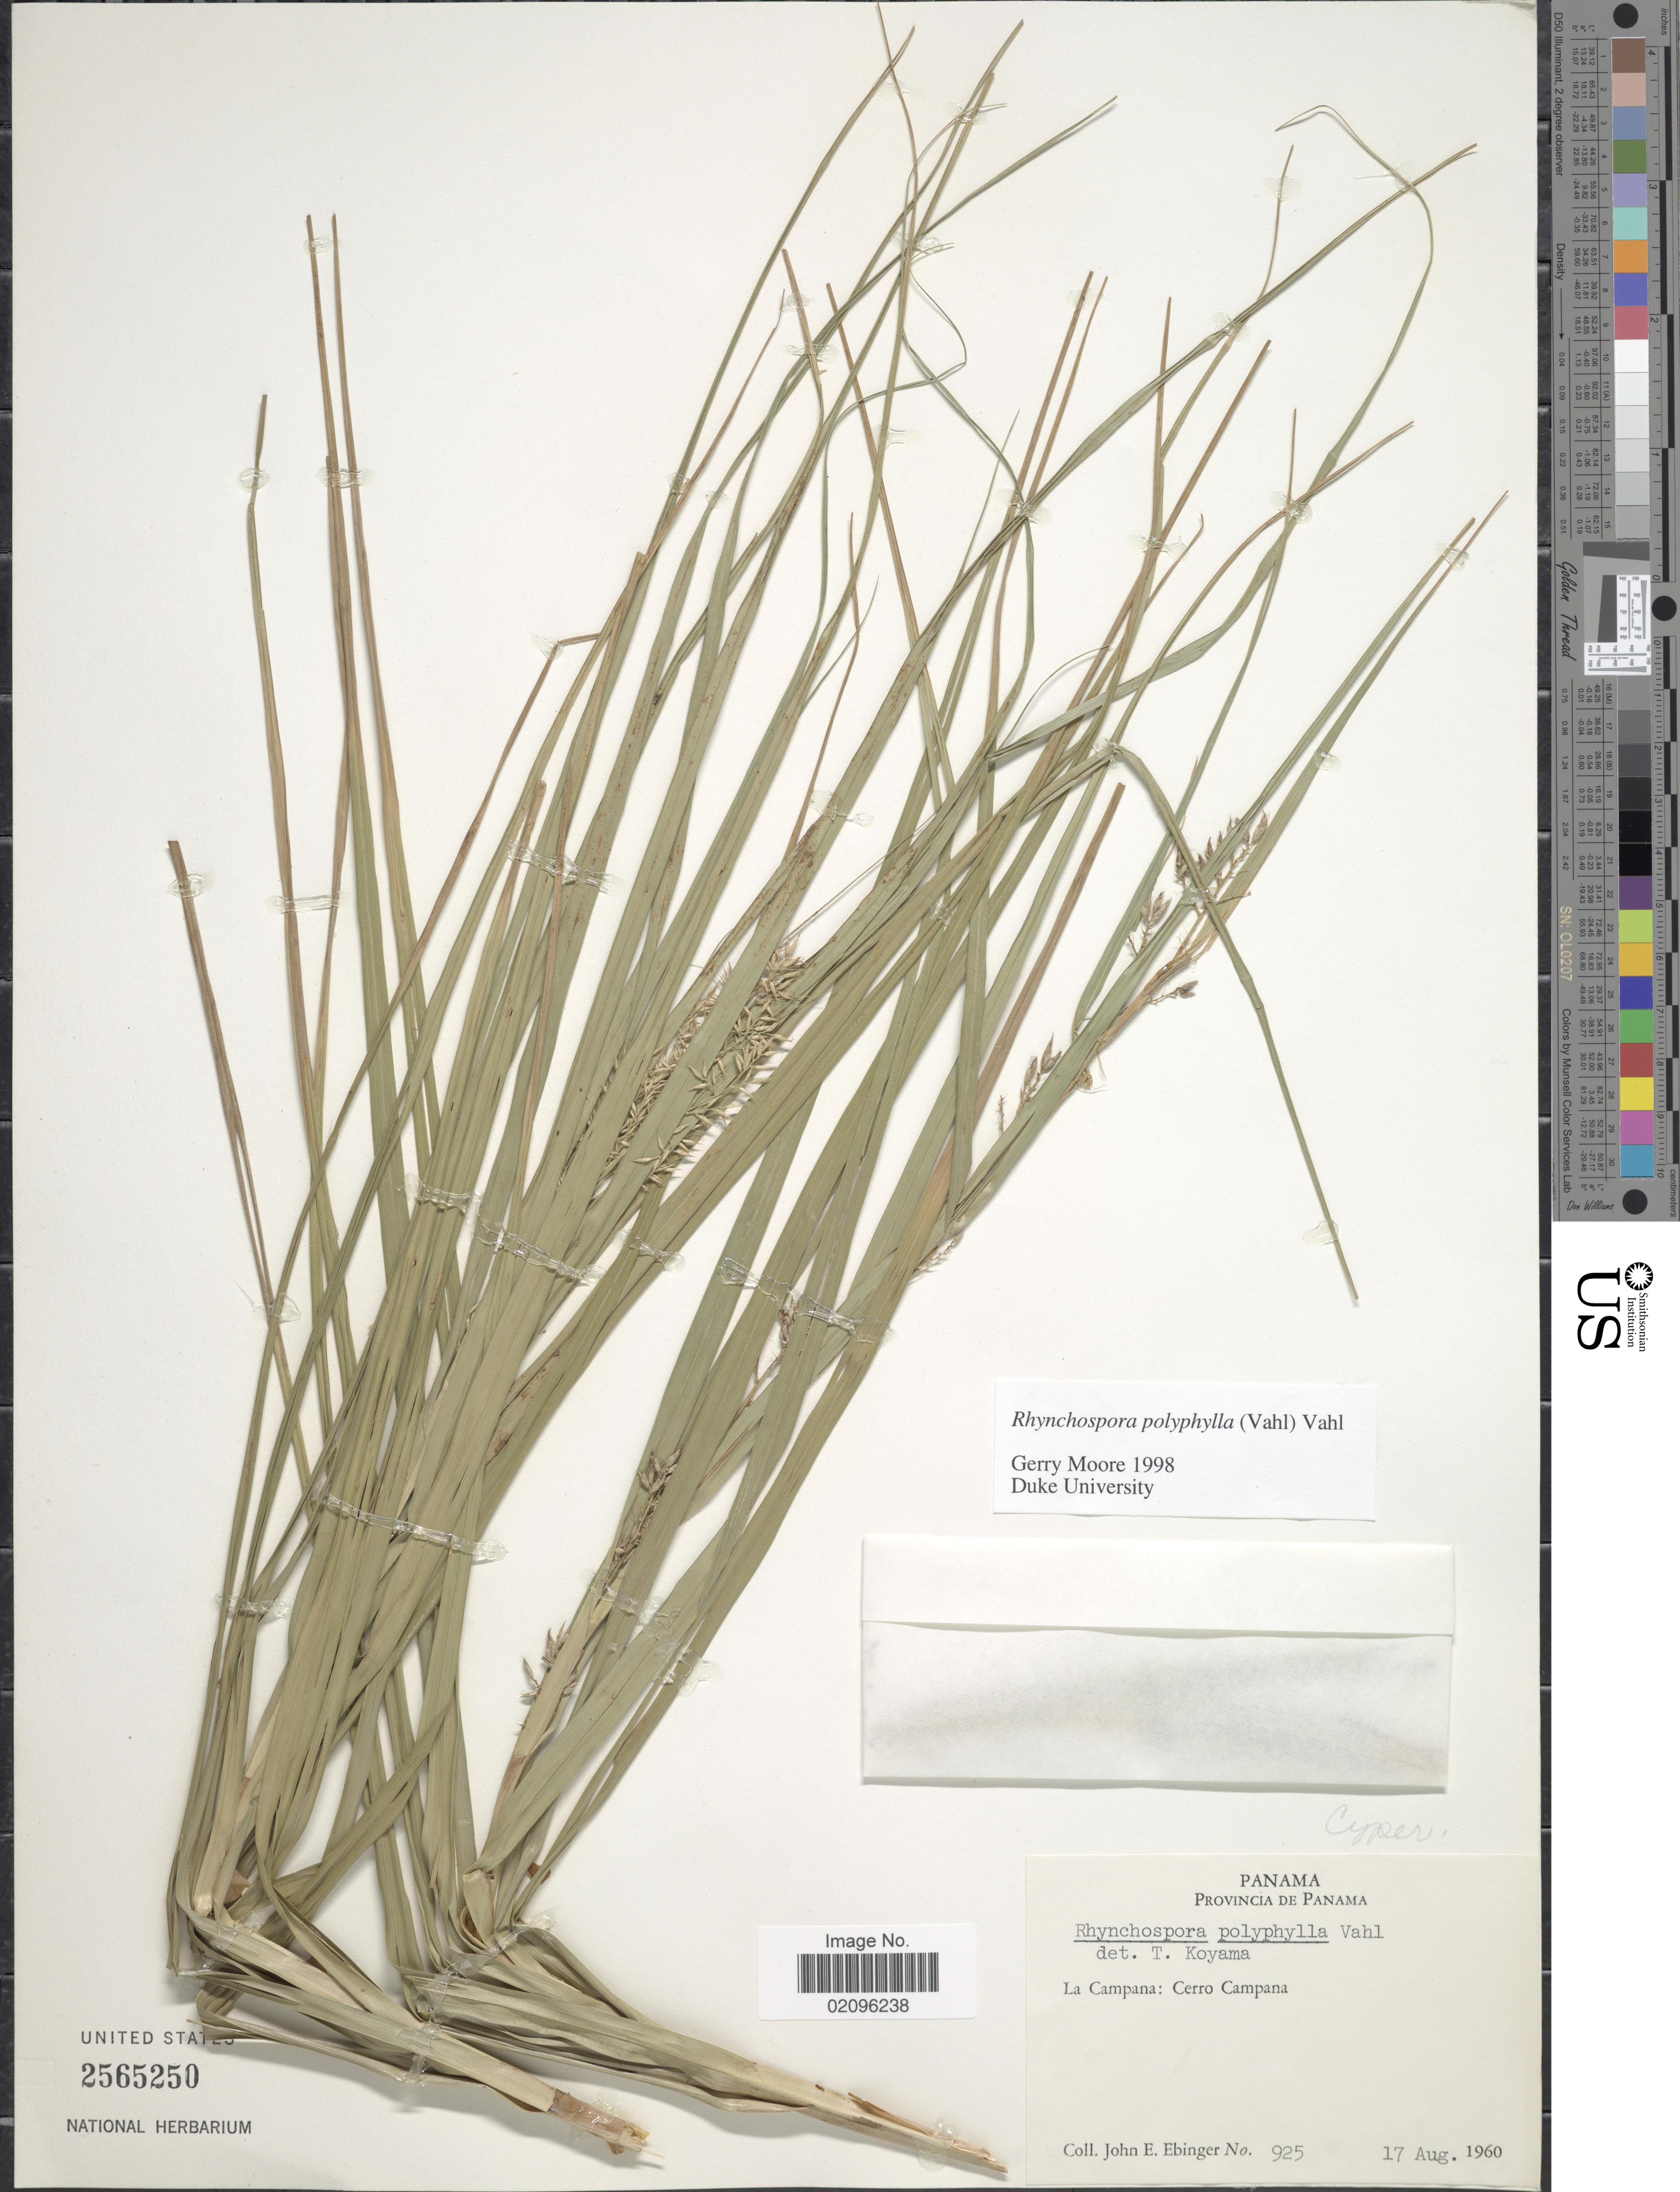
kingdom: Plantae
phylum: Tracheophyta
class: Liliopsida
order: Poales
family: Cyperaceae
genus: Rhynchospora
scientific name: Rhynchospora polyphylla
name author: (Vahl) Vahl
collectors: J. Ebinger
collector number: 925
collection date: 1960-08-17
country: Panama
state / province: Panamá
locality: La Campana: Cerro Campana.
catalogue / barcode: US 2565250